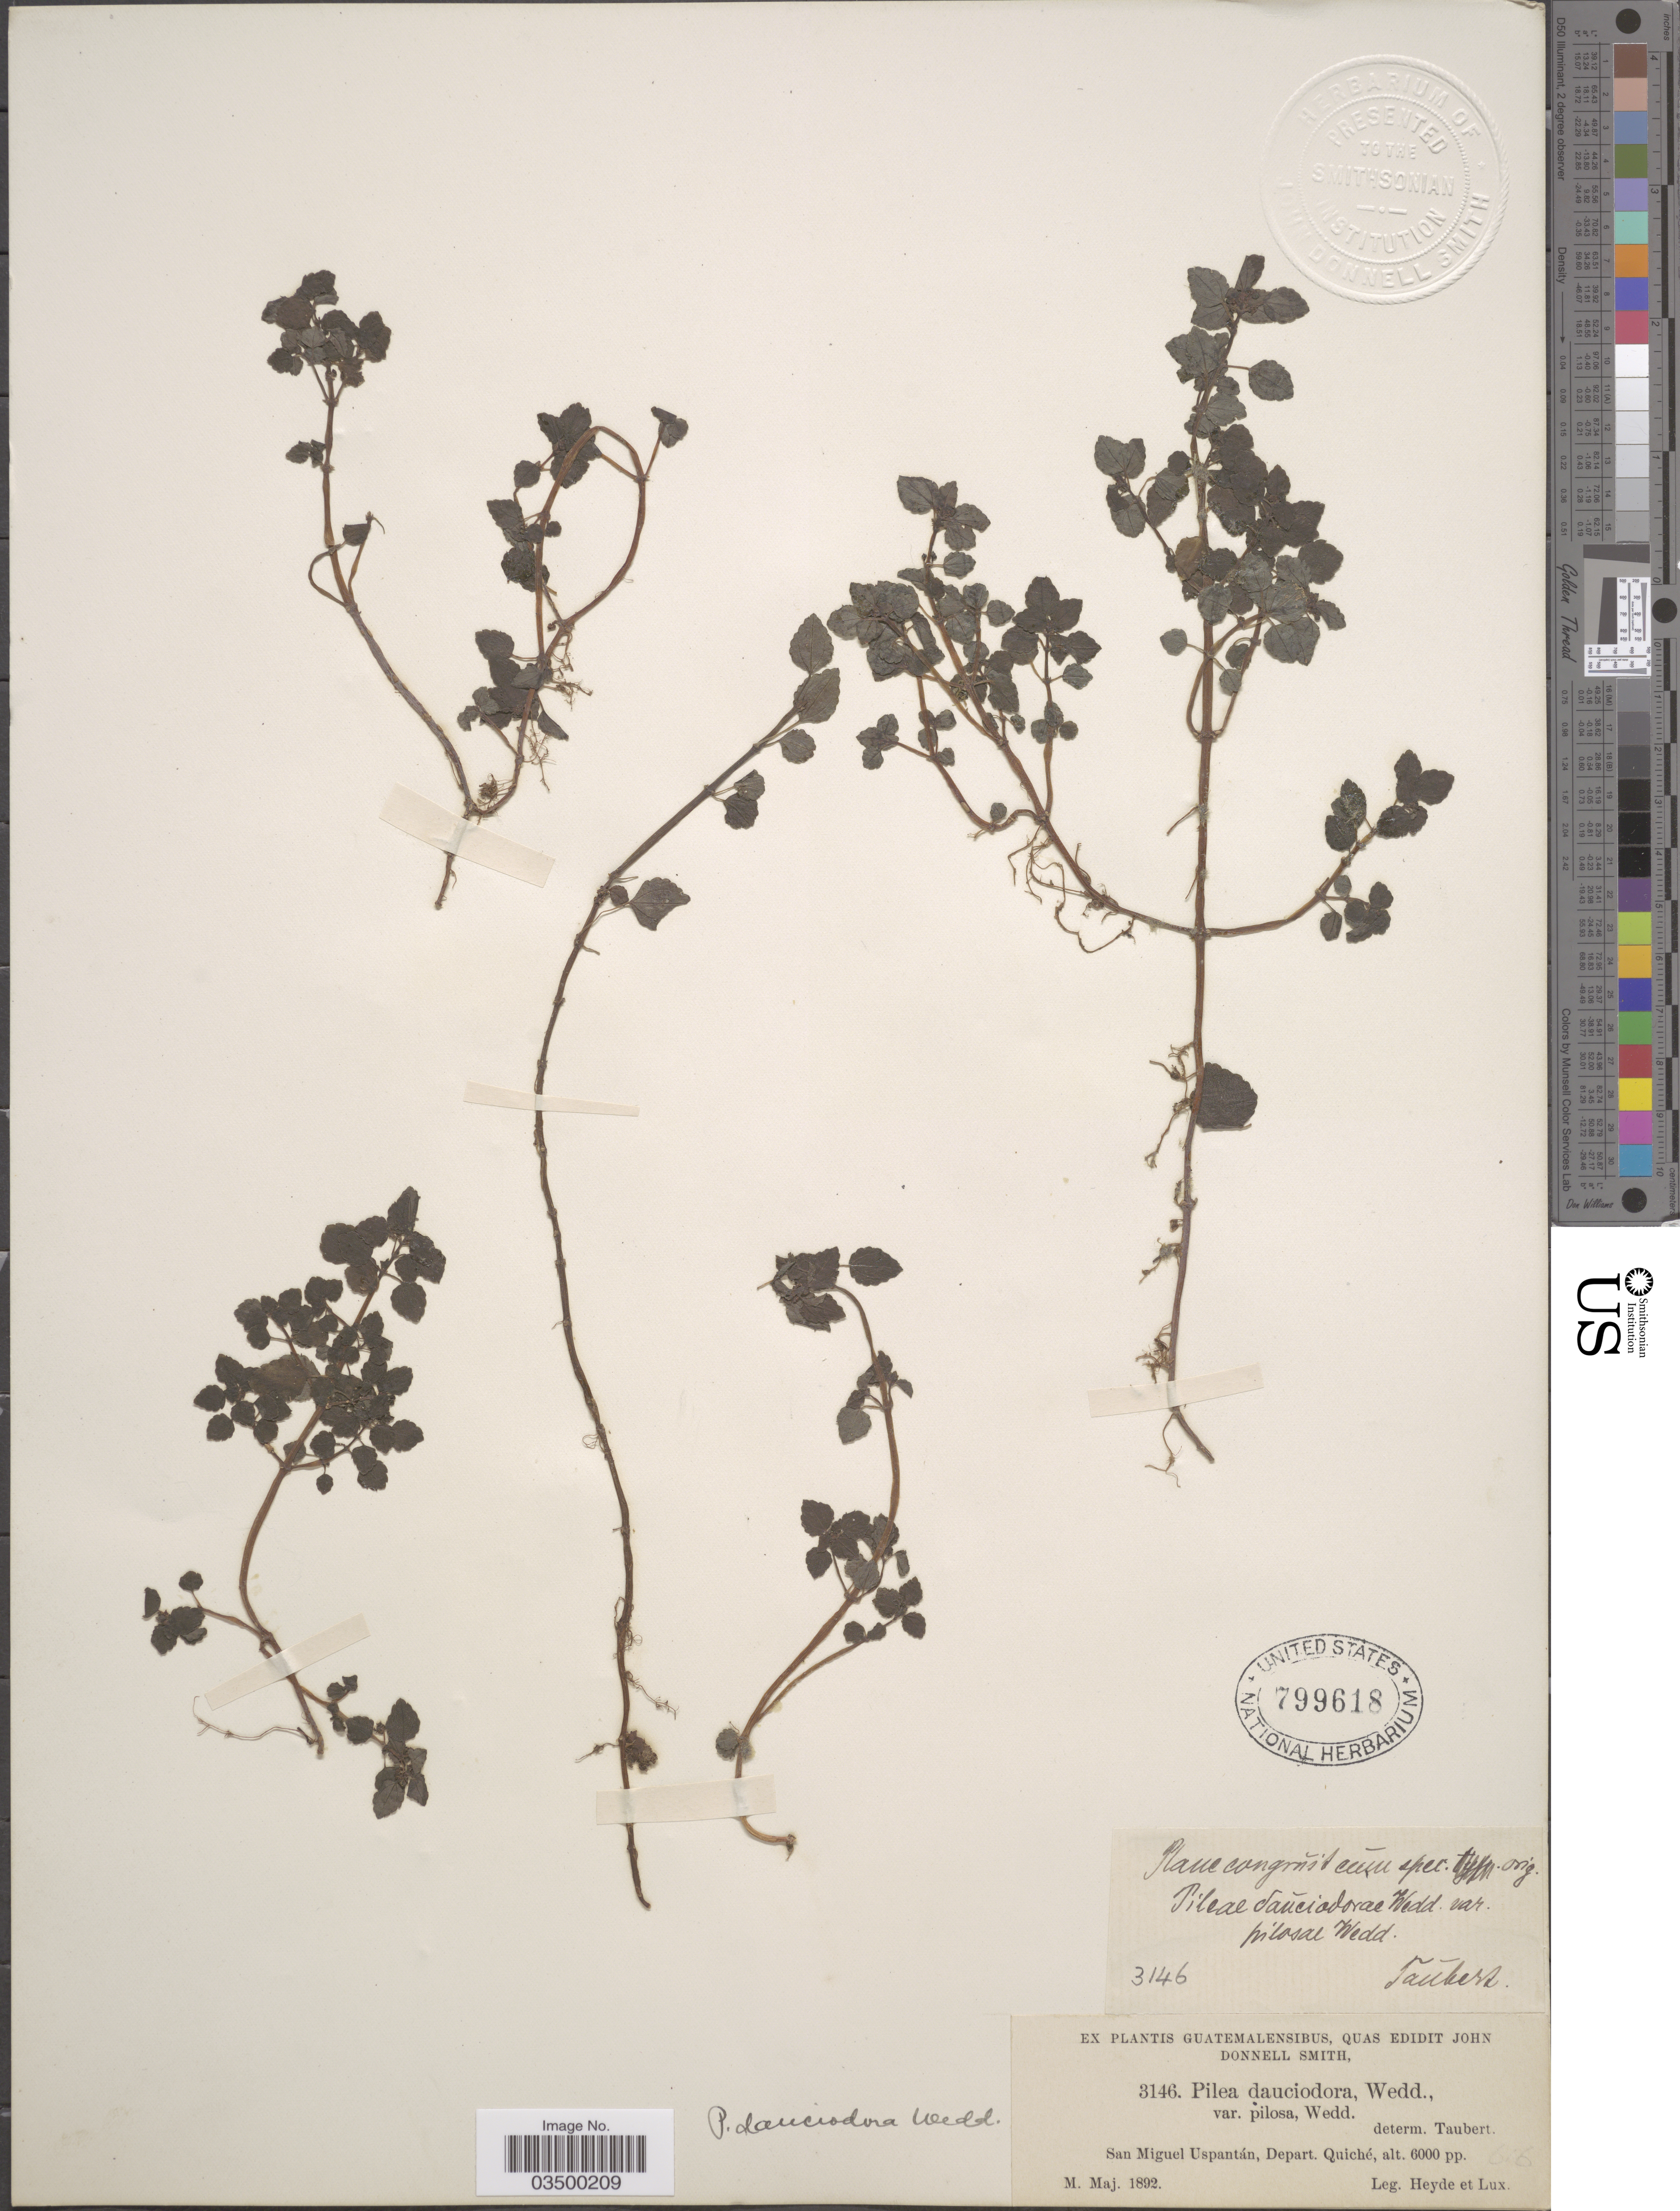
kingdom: Plantae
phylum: Tracheophyta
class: Magnoliopsida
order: Rosales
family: Urticaceae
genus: Pilea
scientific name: Pilea dauciodora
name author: Pav. ex Wedd.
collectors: Heyde & Lux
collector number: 3146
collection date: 1892-05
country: Guatemala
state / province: El Quiche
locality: San Miguel Uspantán, Depart. Quiché.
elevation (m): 1829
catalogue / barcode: US 799618